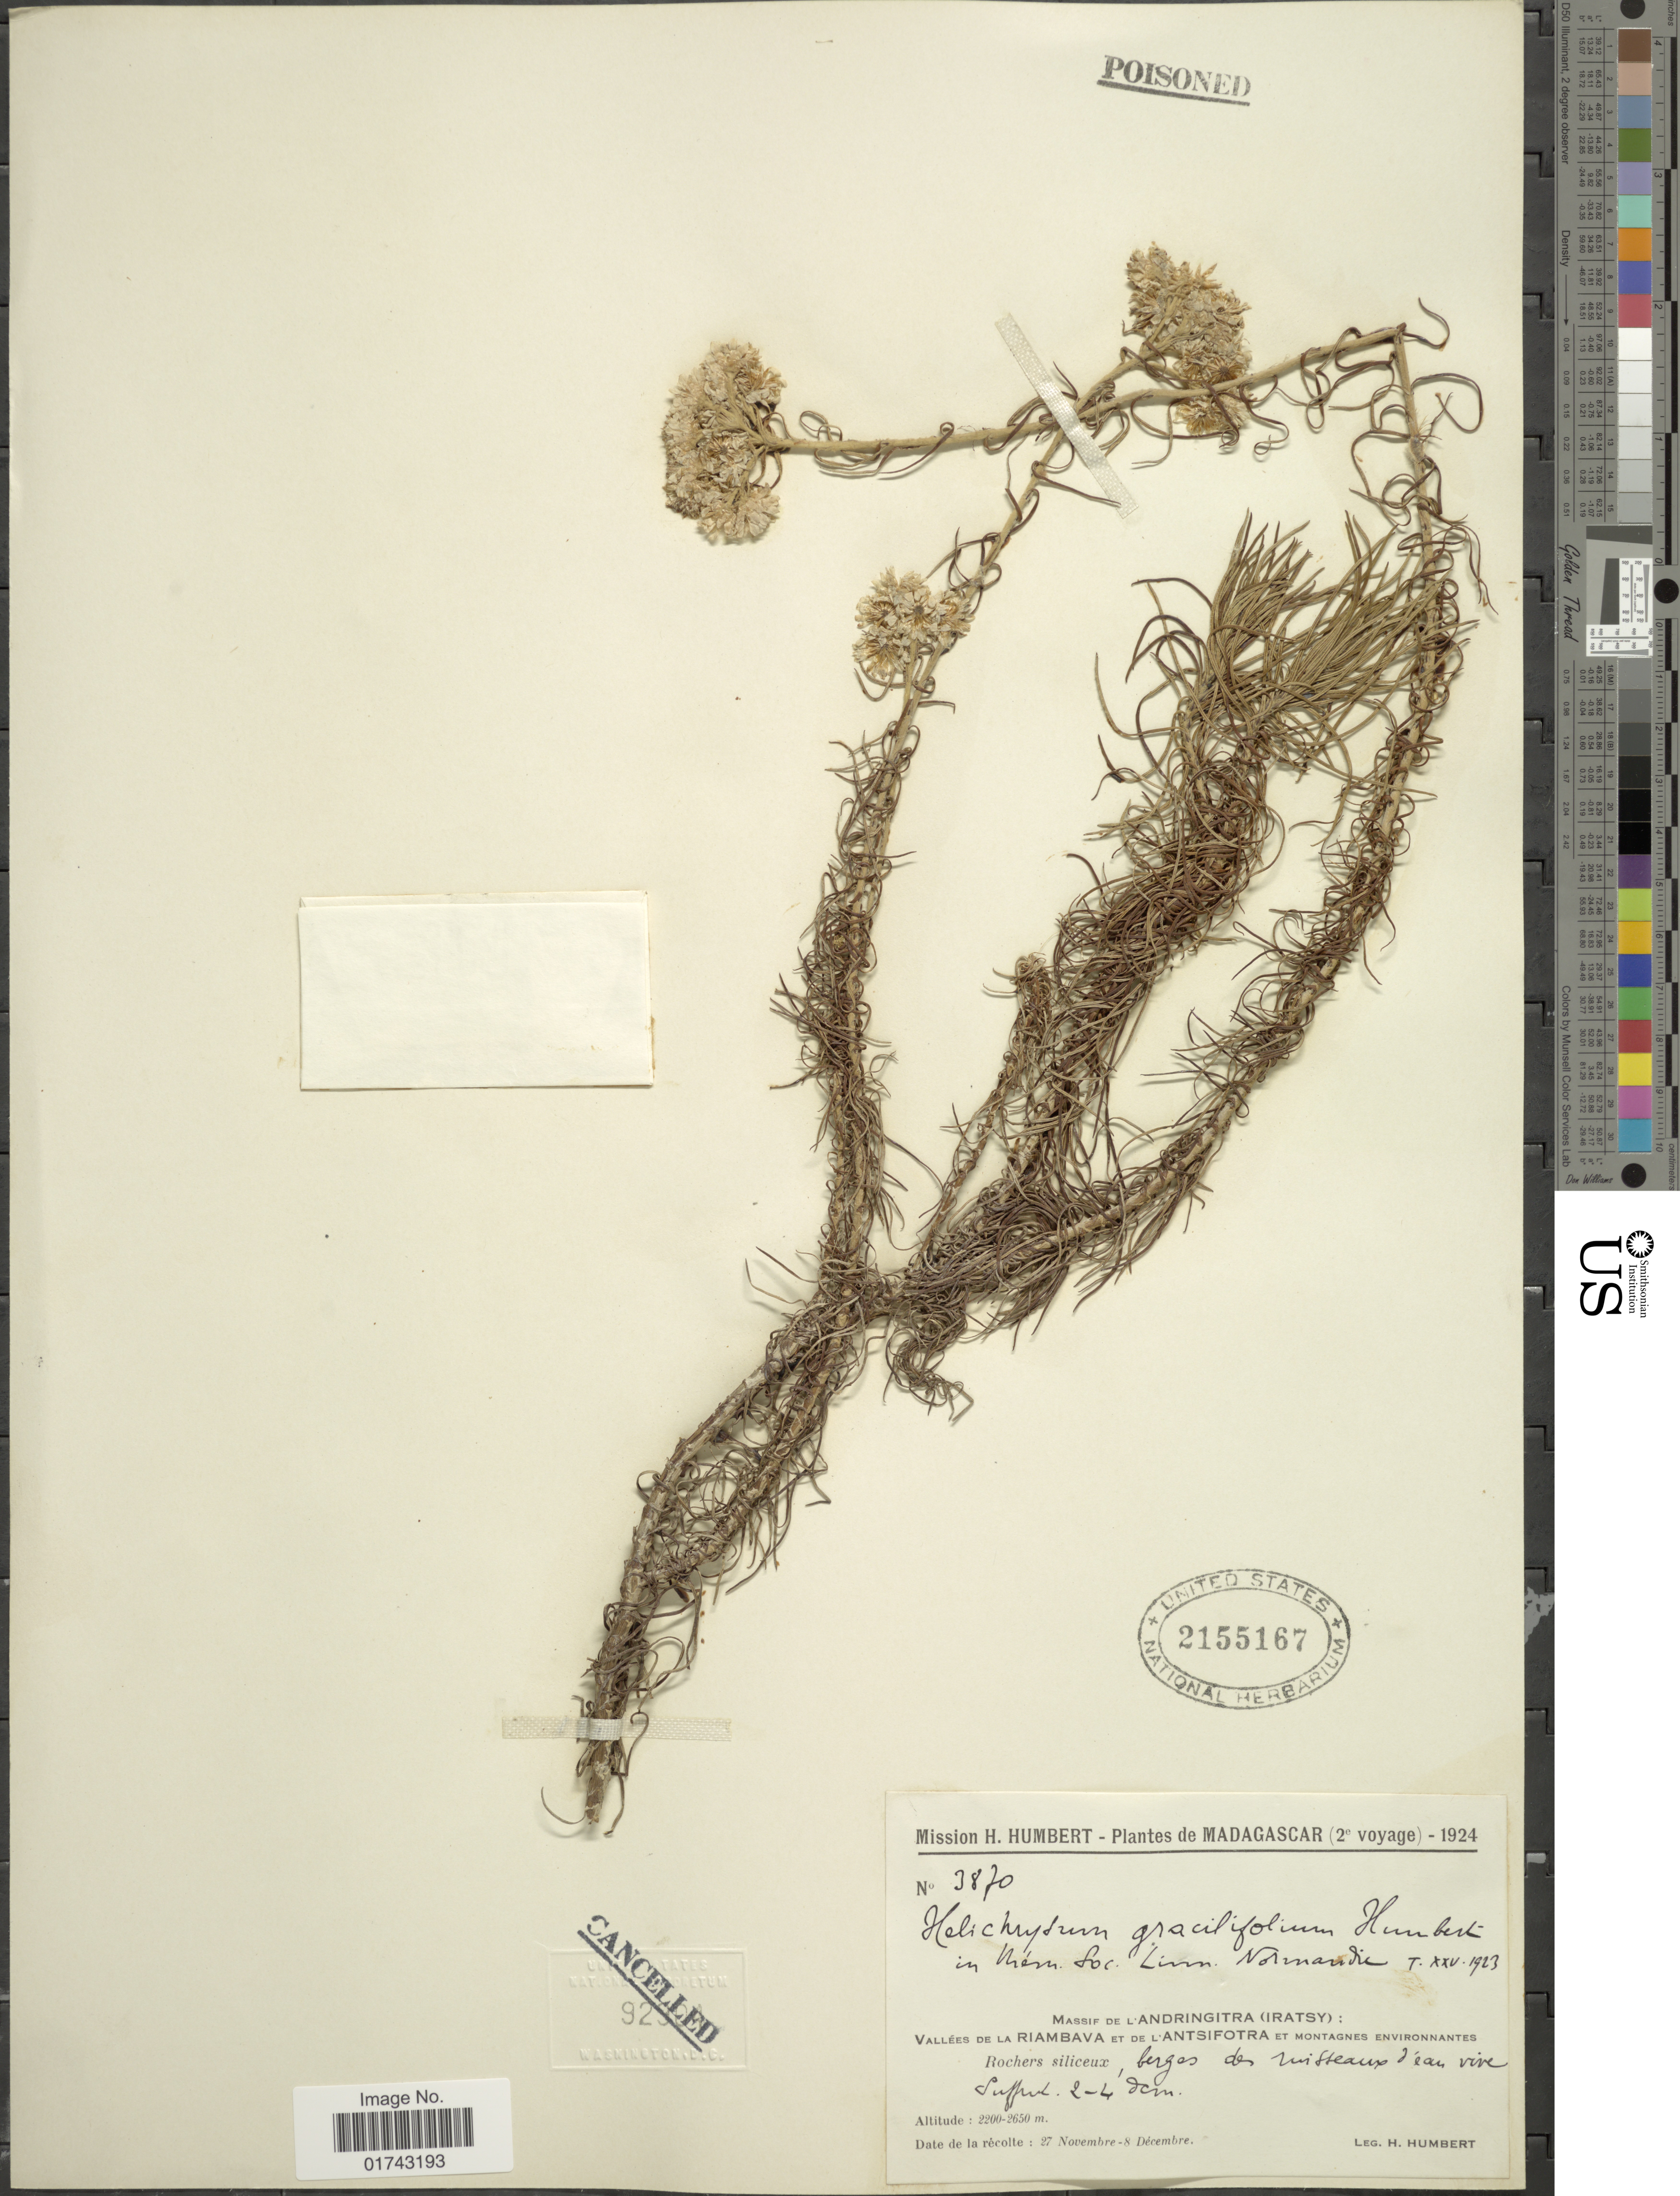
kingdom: Plantae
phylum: Tracheophyta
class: Magnoliopsida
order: Asterales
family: Asteraceae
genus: Helichrysum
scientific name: Helichrysum gracilifolium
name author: Humbert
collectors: H. Humbert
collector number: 3870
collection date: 1924-11-27/1924-12-08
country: Madagascar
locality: Massif de l' Andringitra (Iratsy): Vallees de La Riambava et de l' Antsifotra et Montagnes Environnantes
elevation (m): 2200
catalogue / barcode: US 2155167